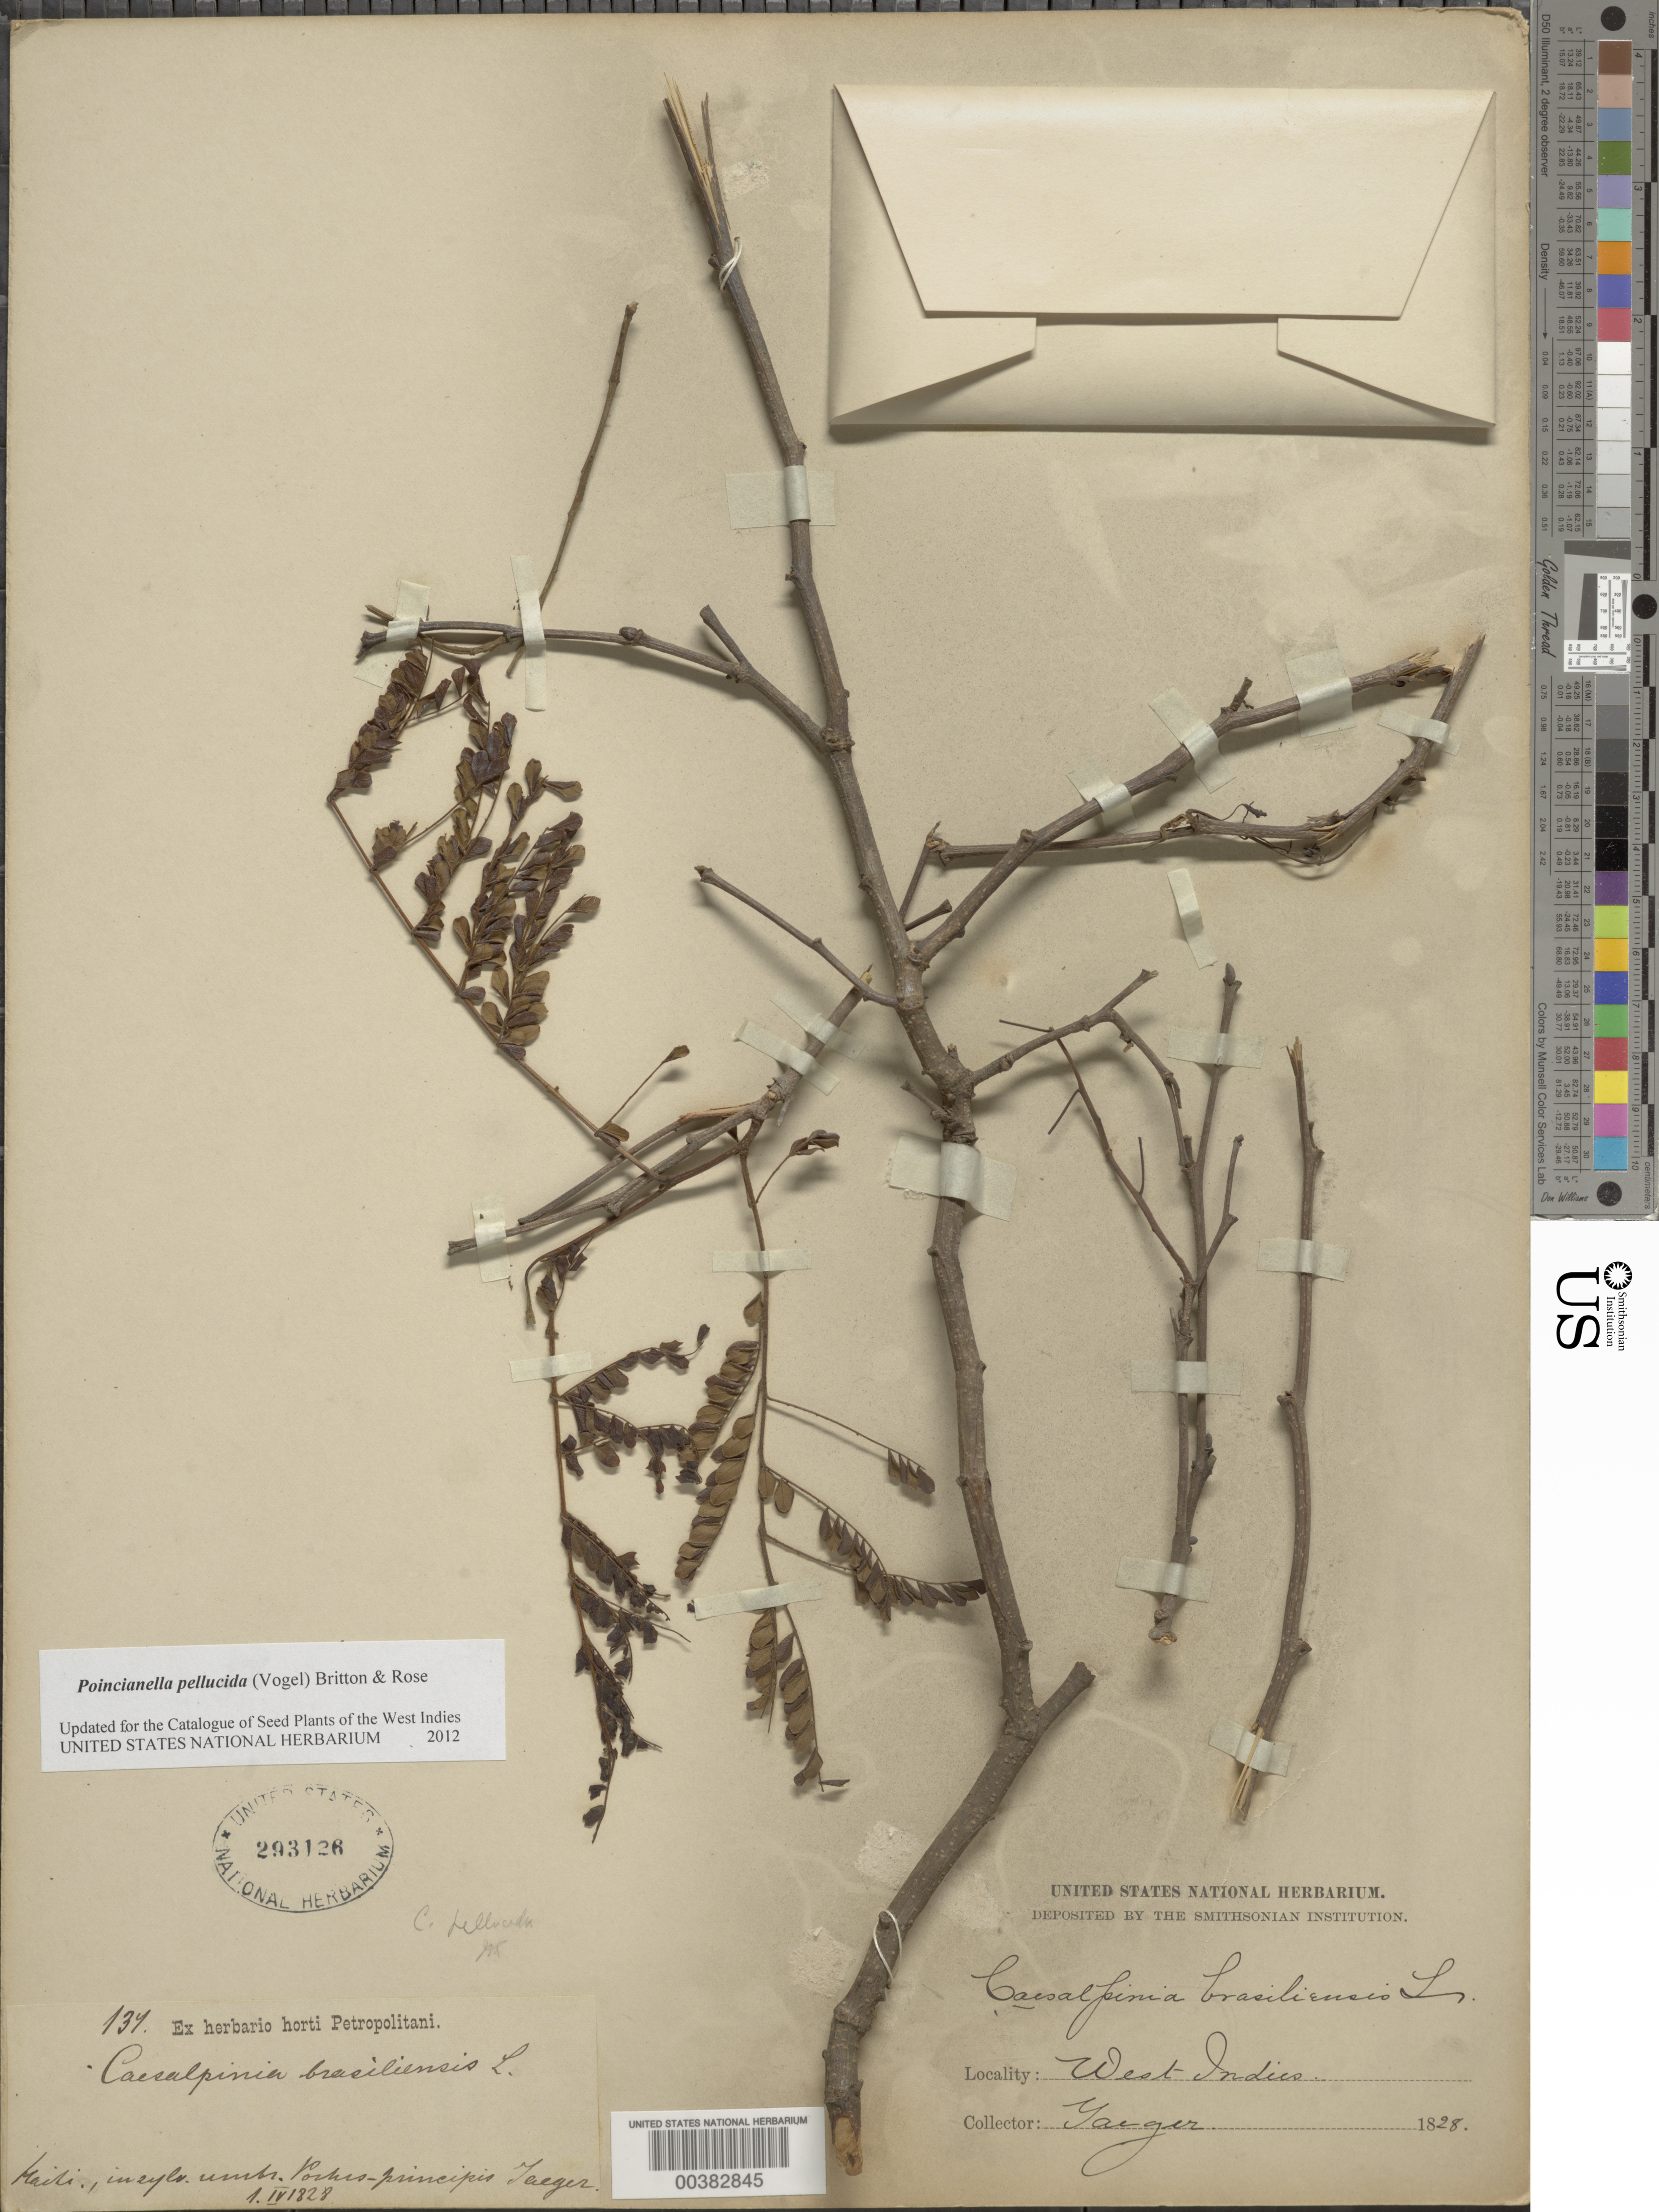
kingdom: Plantae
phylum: Tracheophyta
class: Magnoliopsida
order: Fabales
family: Fabaceae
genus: Cenostigma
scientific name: Cenostigma pellucidum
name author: (Vogel) Gagnon & G.P. Lewis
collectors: E. Jaeger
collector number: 134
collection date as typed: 01 Apr 1828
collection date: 1828-04-01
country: Haiti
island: Hispaniola Island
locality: Poches-prinicipis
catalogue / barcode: US 293126